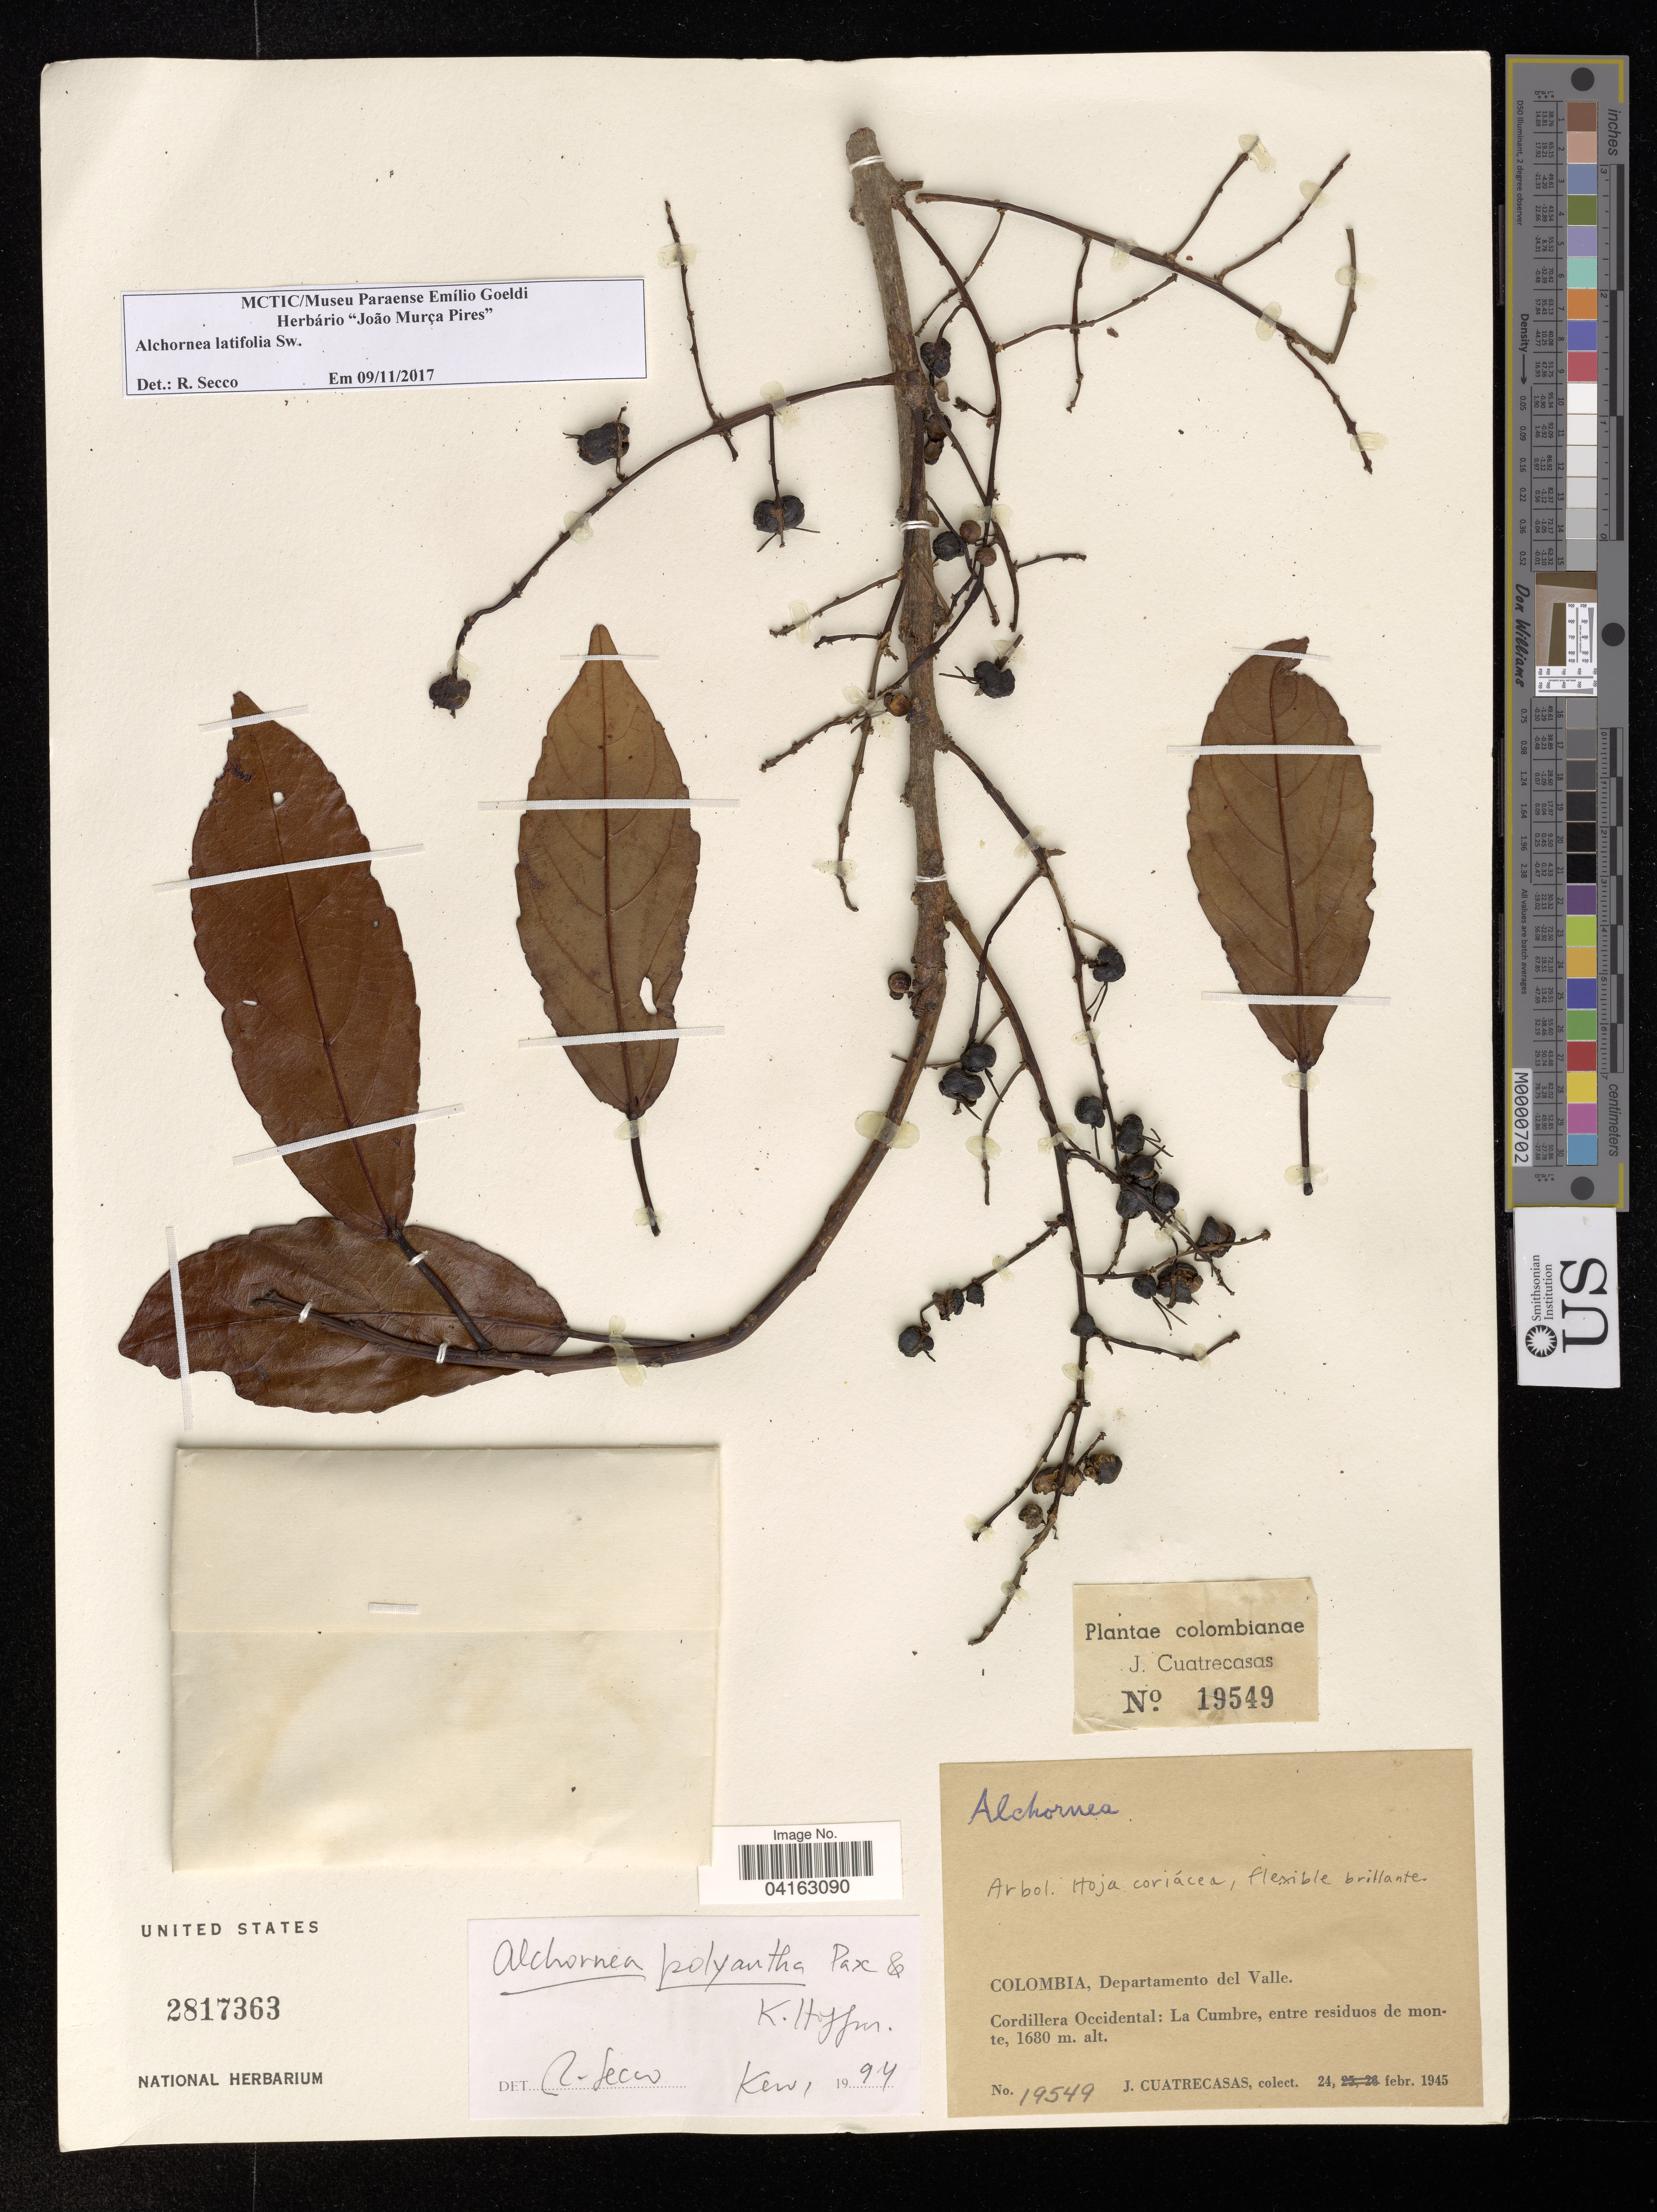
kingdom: Plantae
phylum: Tracheophyta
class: Magnoliopsida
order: Malpighiales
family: Euphorbiaceae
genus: Alchornea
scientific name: Alchornea latifolia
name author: Sw.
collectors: J. Cuatrecasas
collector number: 19549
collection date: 1945-02-24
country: Colombia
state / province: Valle del Cauca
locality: Departamento del Valle. Cordillera Occidental: La Cumbre, entre residuos de monte.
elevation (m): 1680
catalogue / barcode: US 2817363